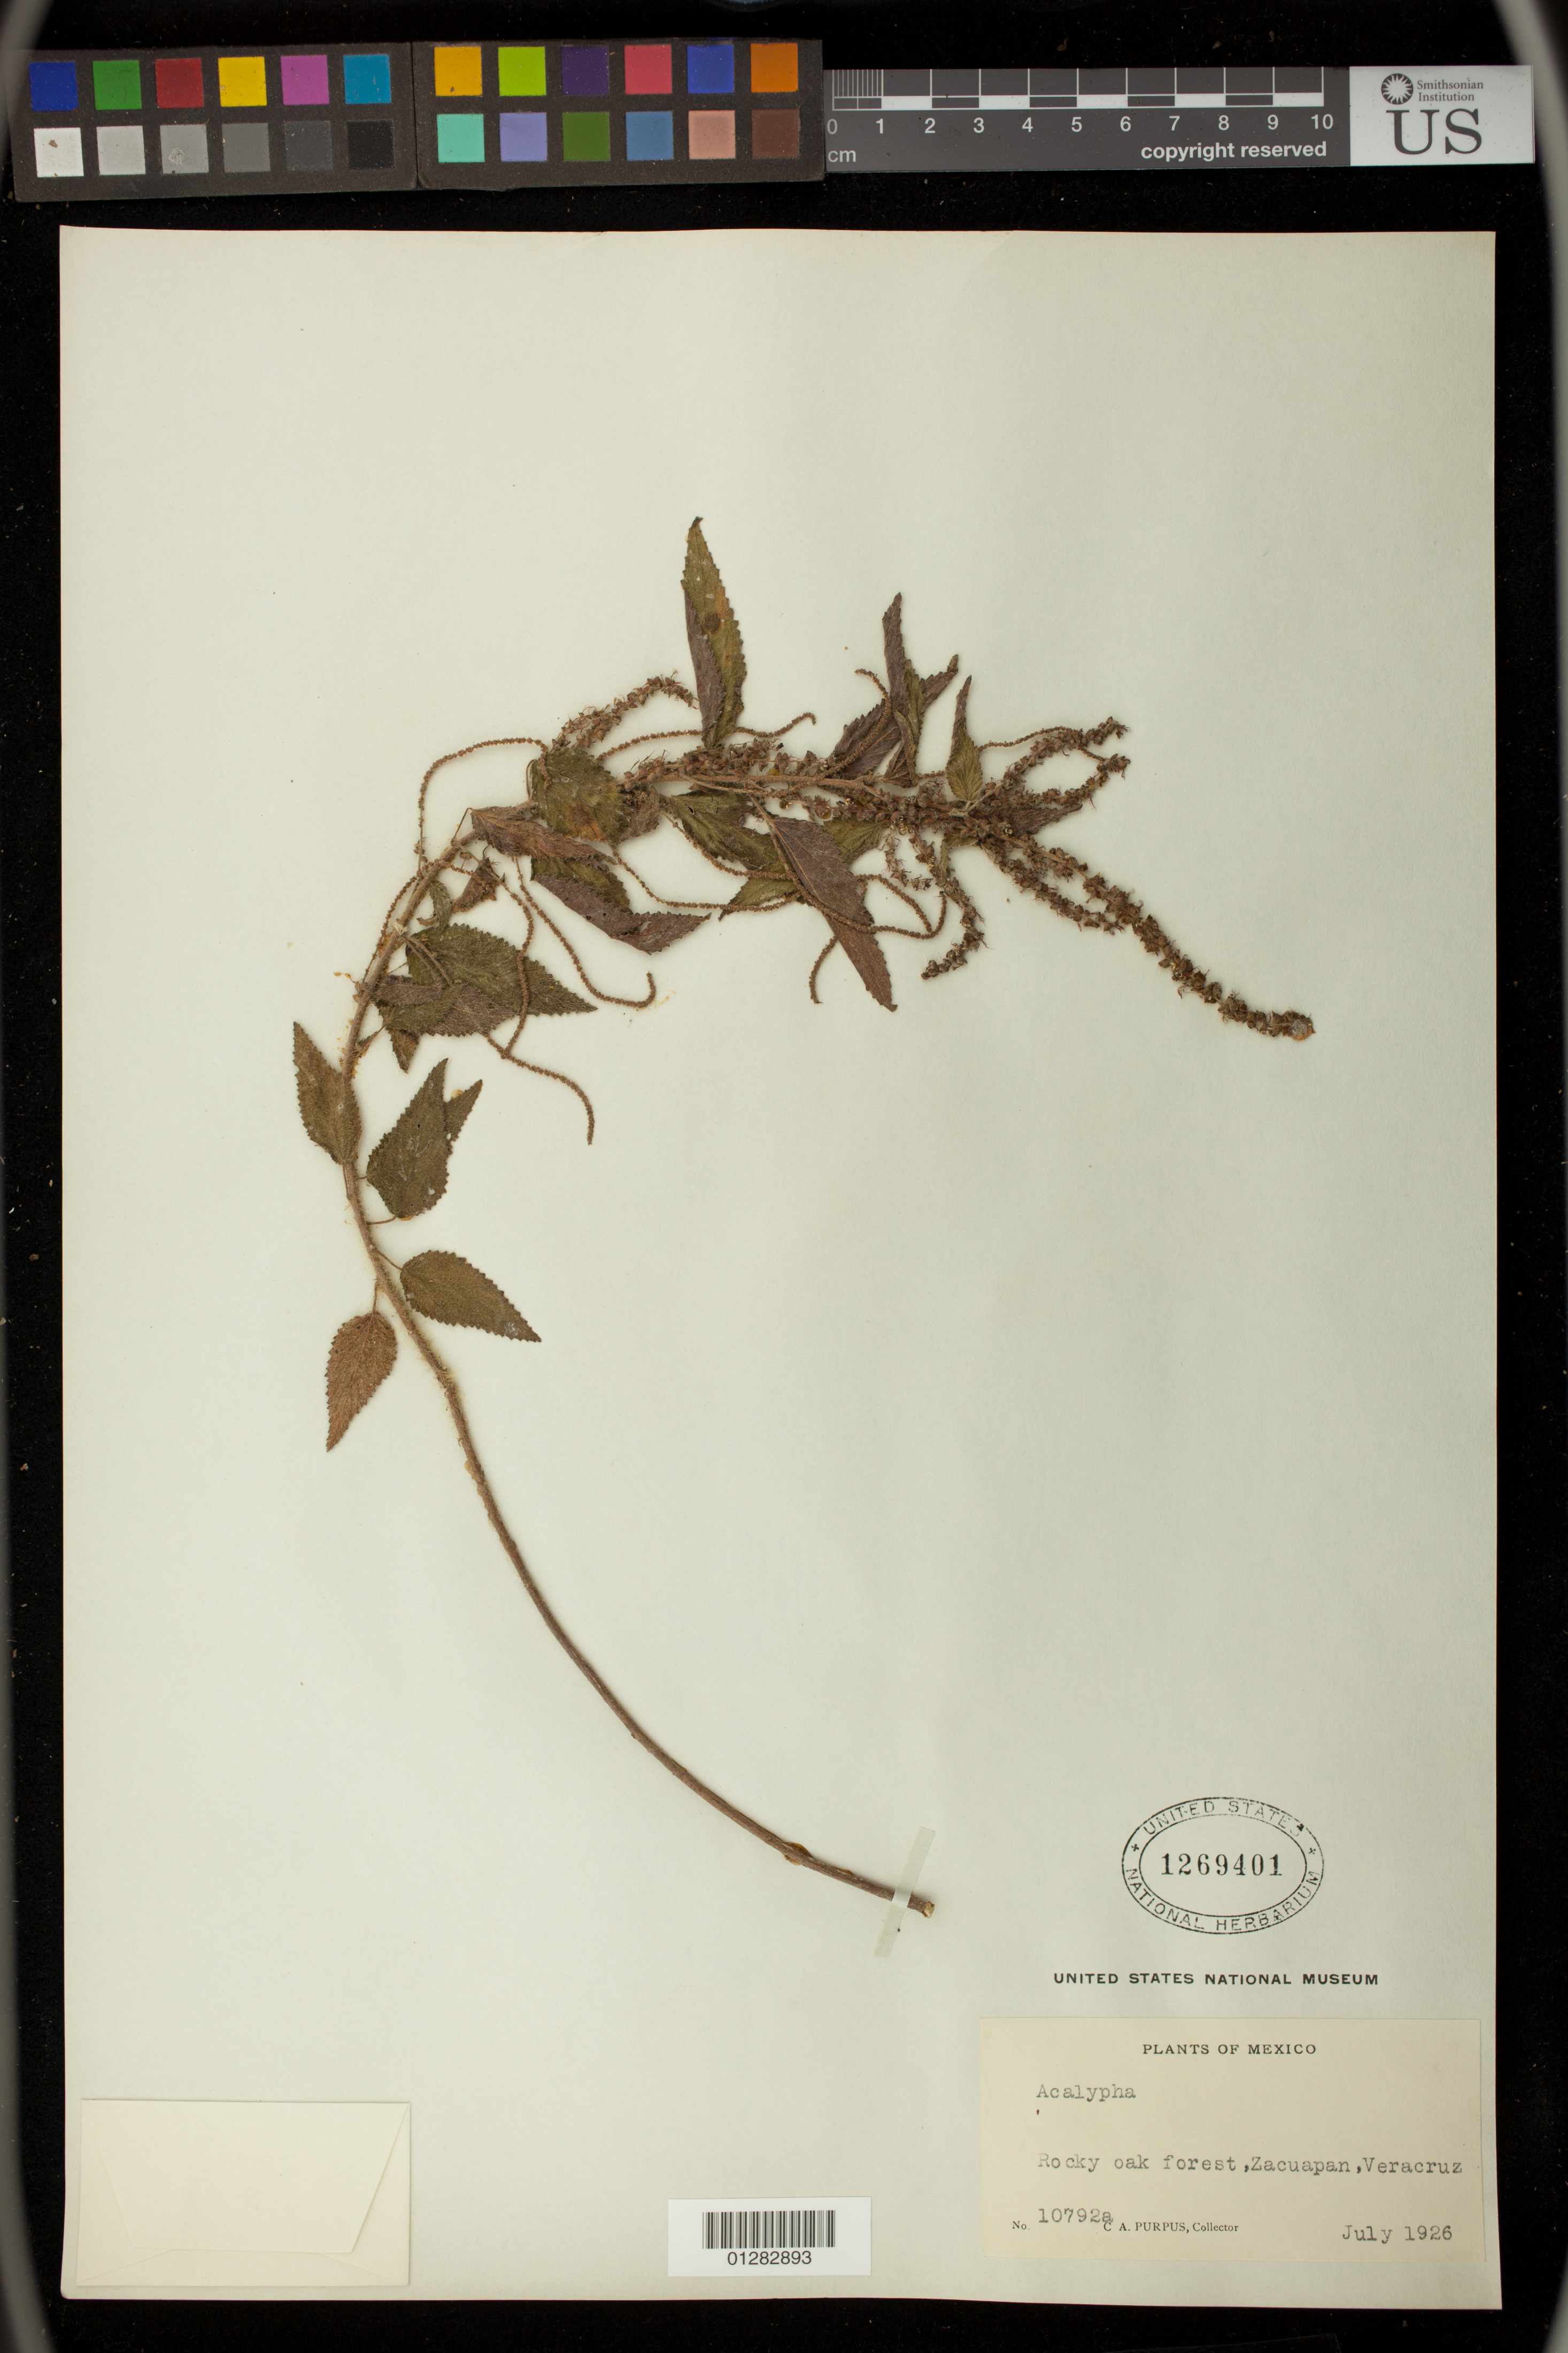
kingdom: Plantae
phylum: Tracheophyta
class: Magnoliopsida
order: Malpighiales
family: Euphorbiaceae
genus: Acalypha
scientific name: Acalypha sp.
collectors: C. A. Purpus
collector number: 10792a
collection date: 1926-07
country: Mexico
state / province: Veracruz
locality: Rocky oak forest, Zacuapan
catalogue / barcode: US 1269401